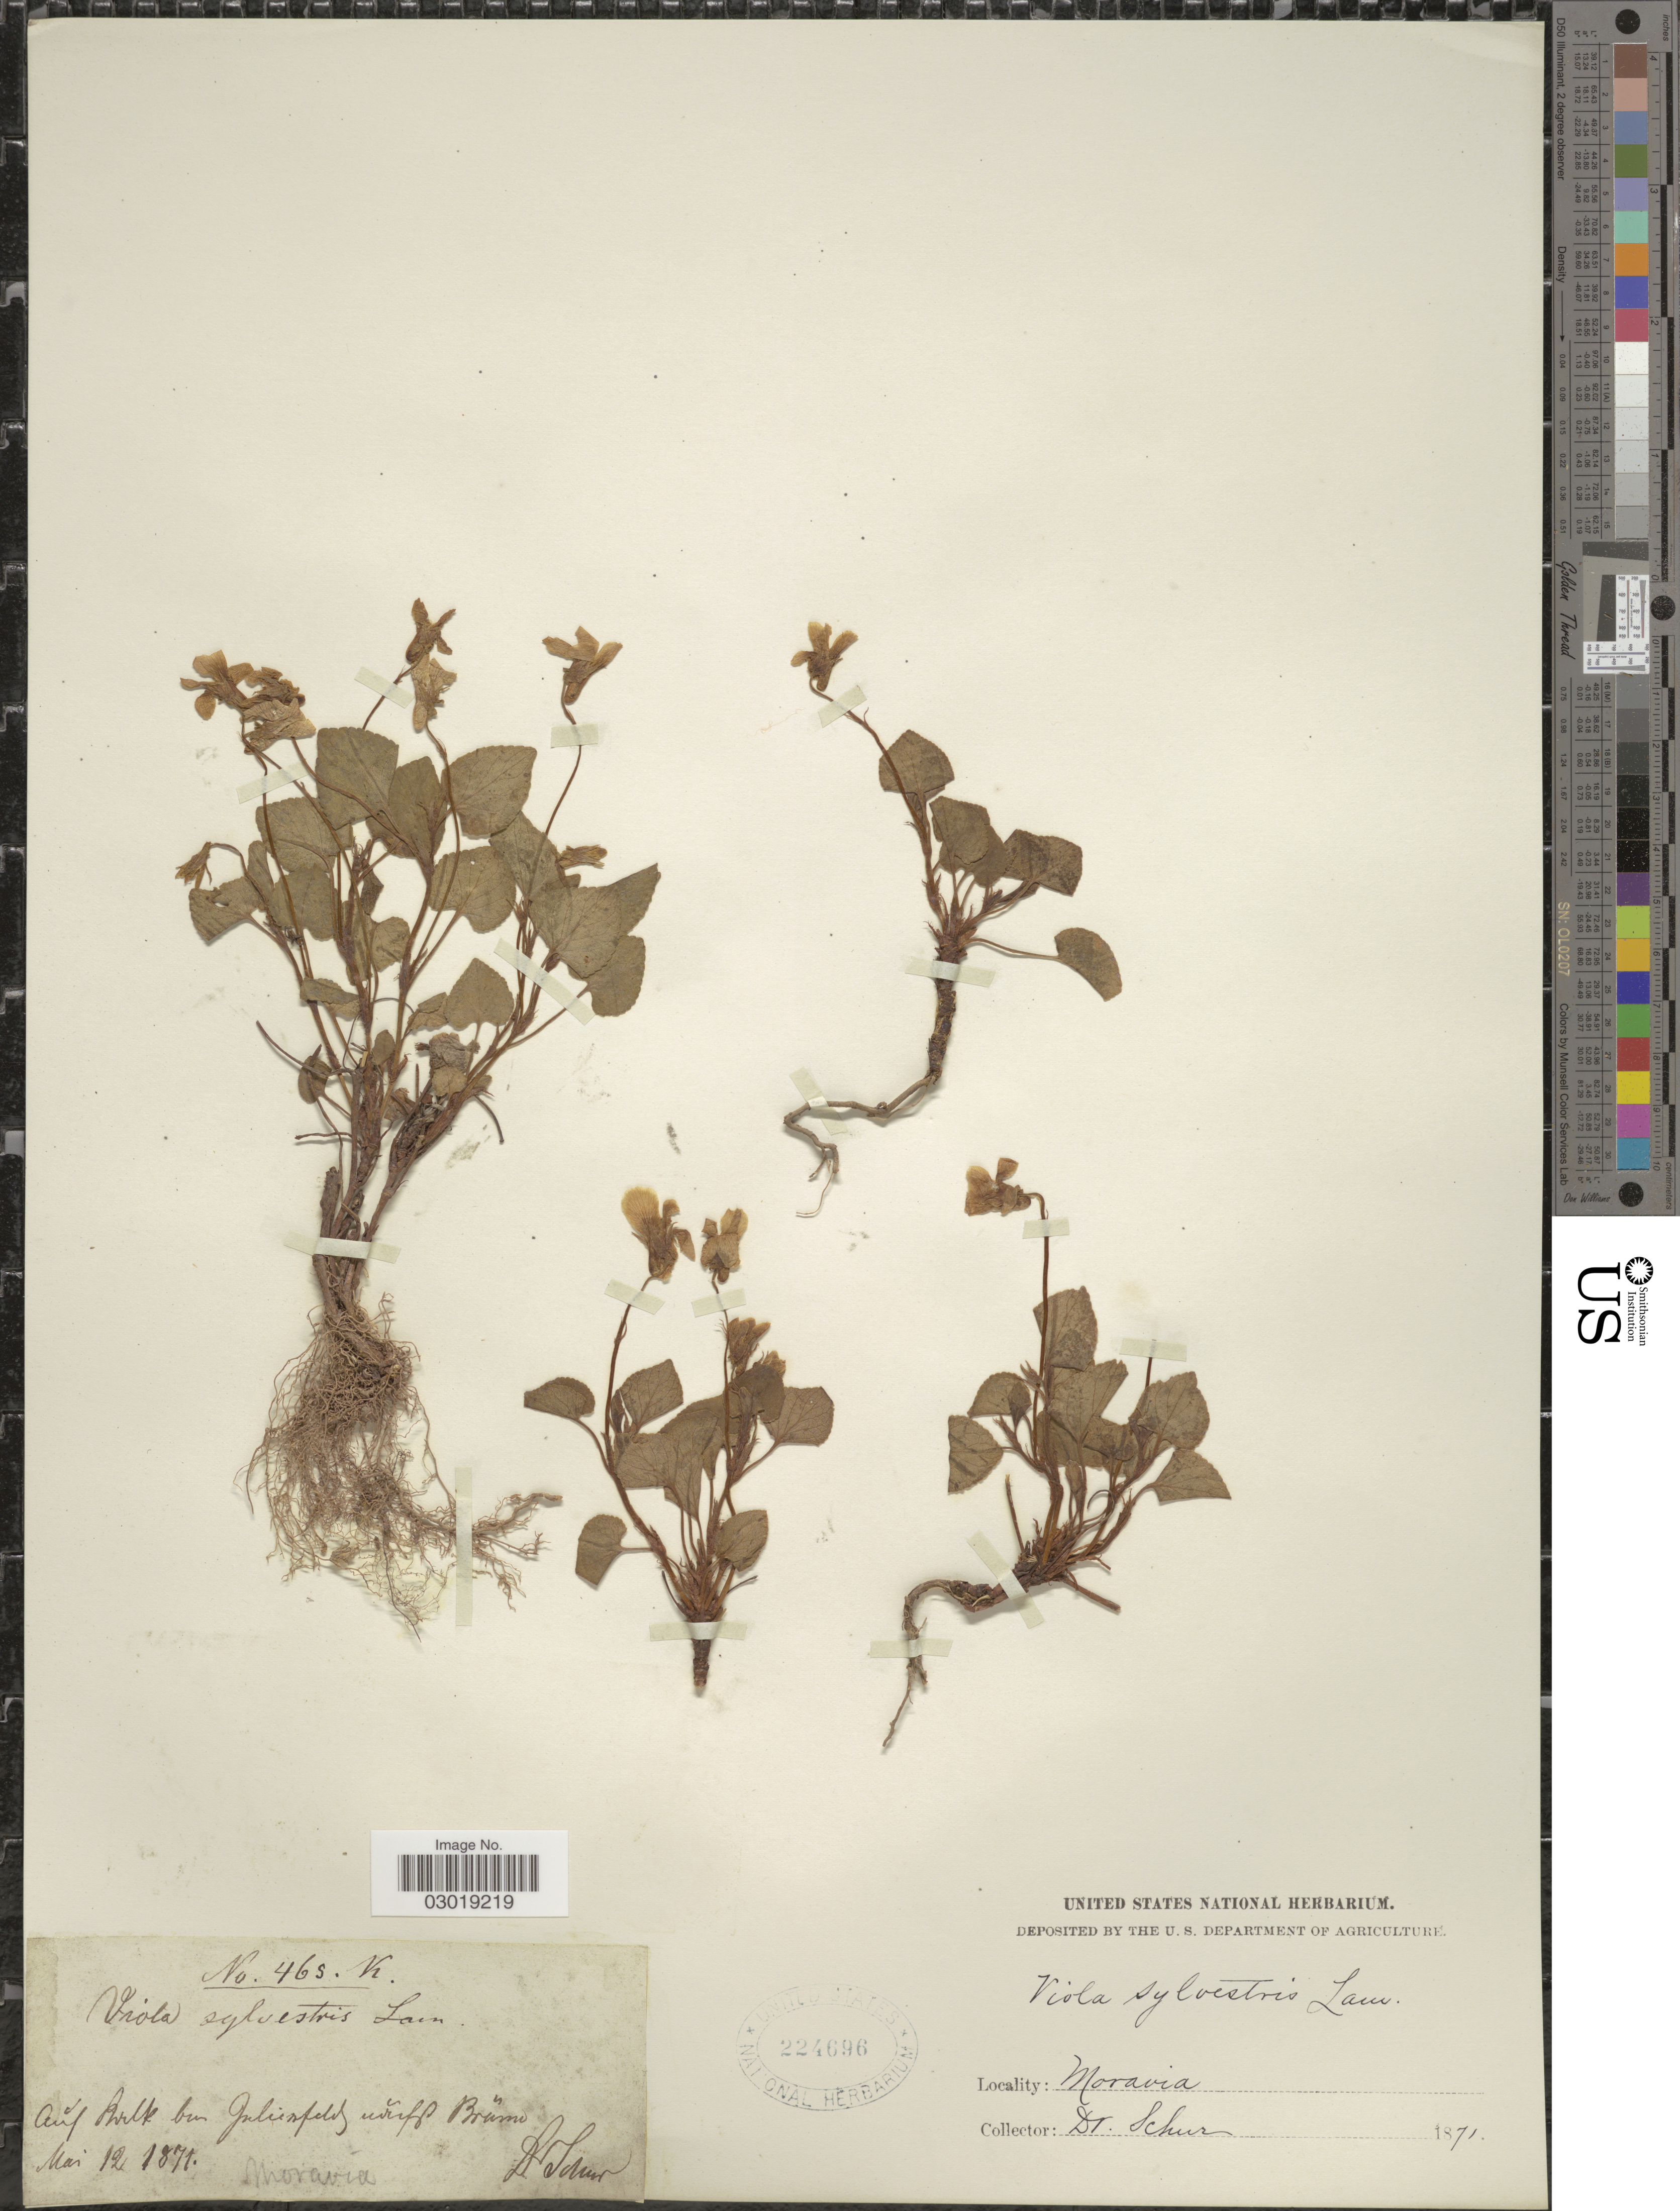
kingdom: Plantae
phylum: Tracheophyta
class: Magnoliopsida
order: Malpighiales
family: Violaceae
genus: Viola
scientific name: Viola sylvestris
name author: Lam.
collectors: Schur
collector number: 465Vr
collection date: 1871-05-12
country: Czechia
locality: Cerro Bulk bur [interpreted] Julienfelds uverf [interpreted] Brümo [interpreted]. Moravia.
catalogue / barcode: US 224696